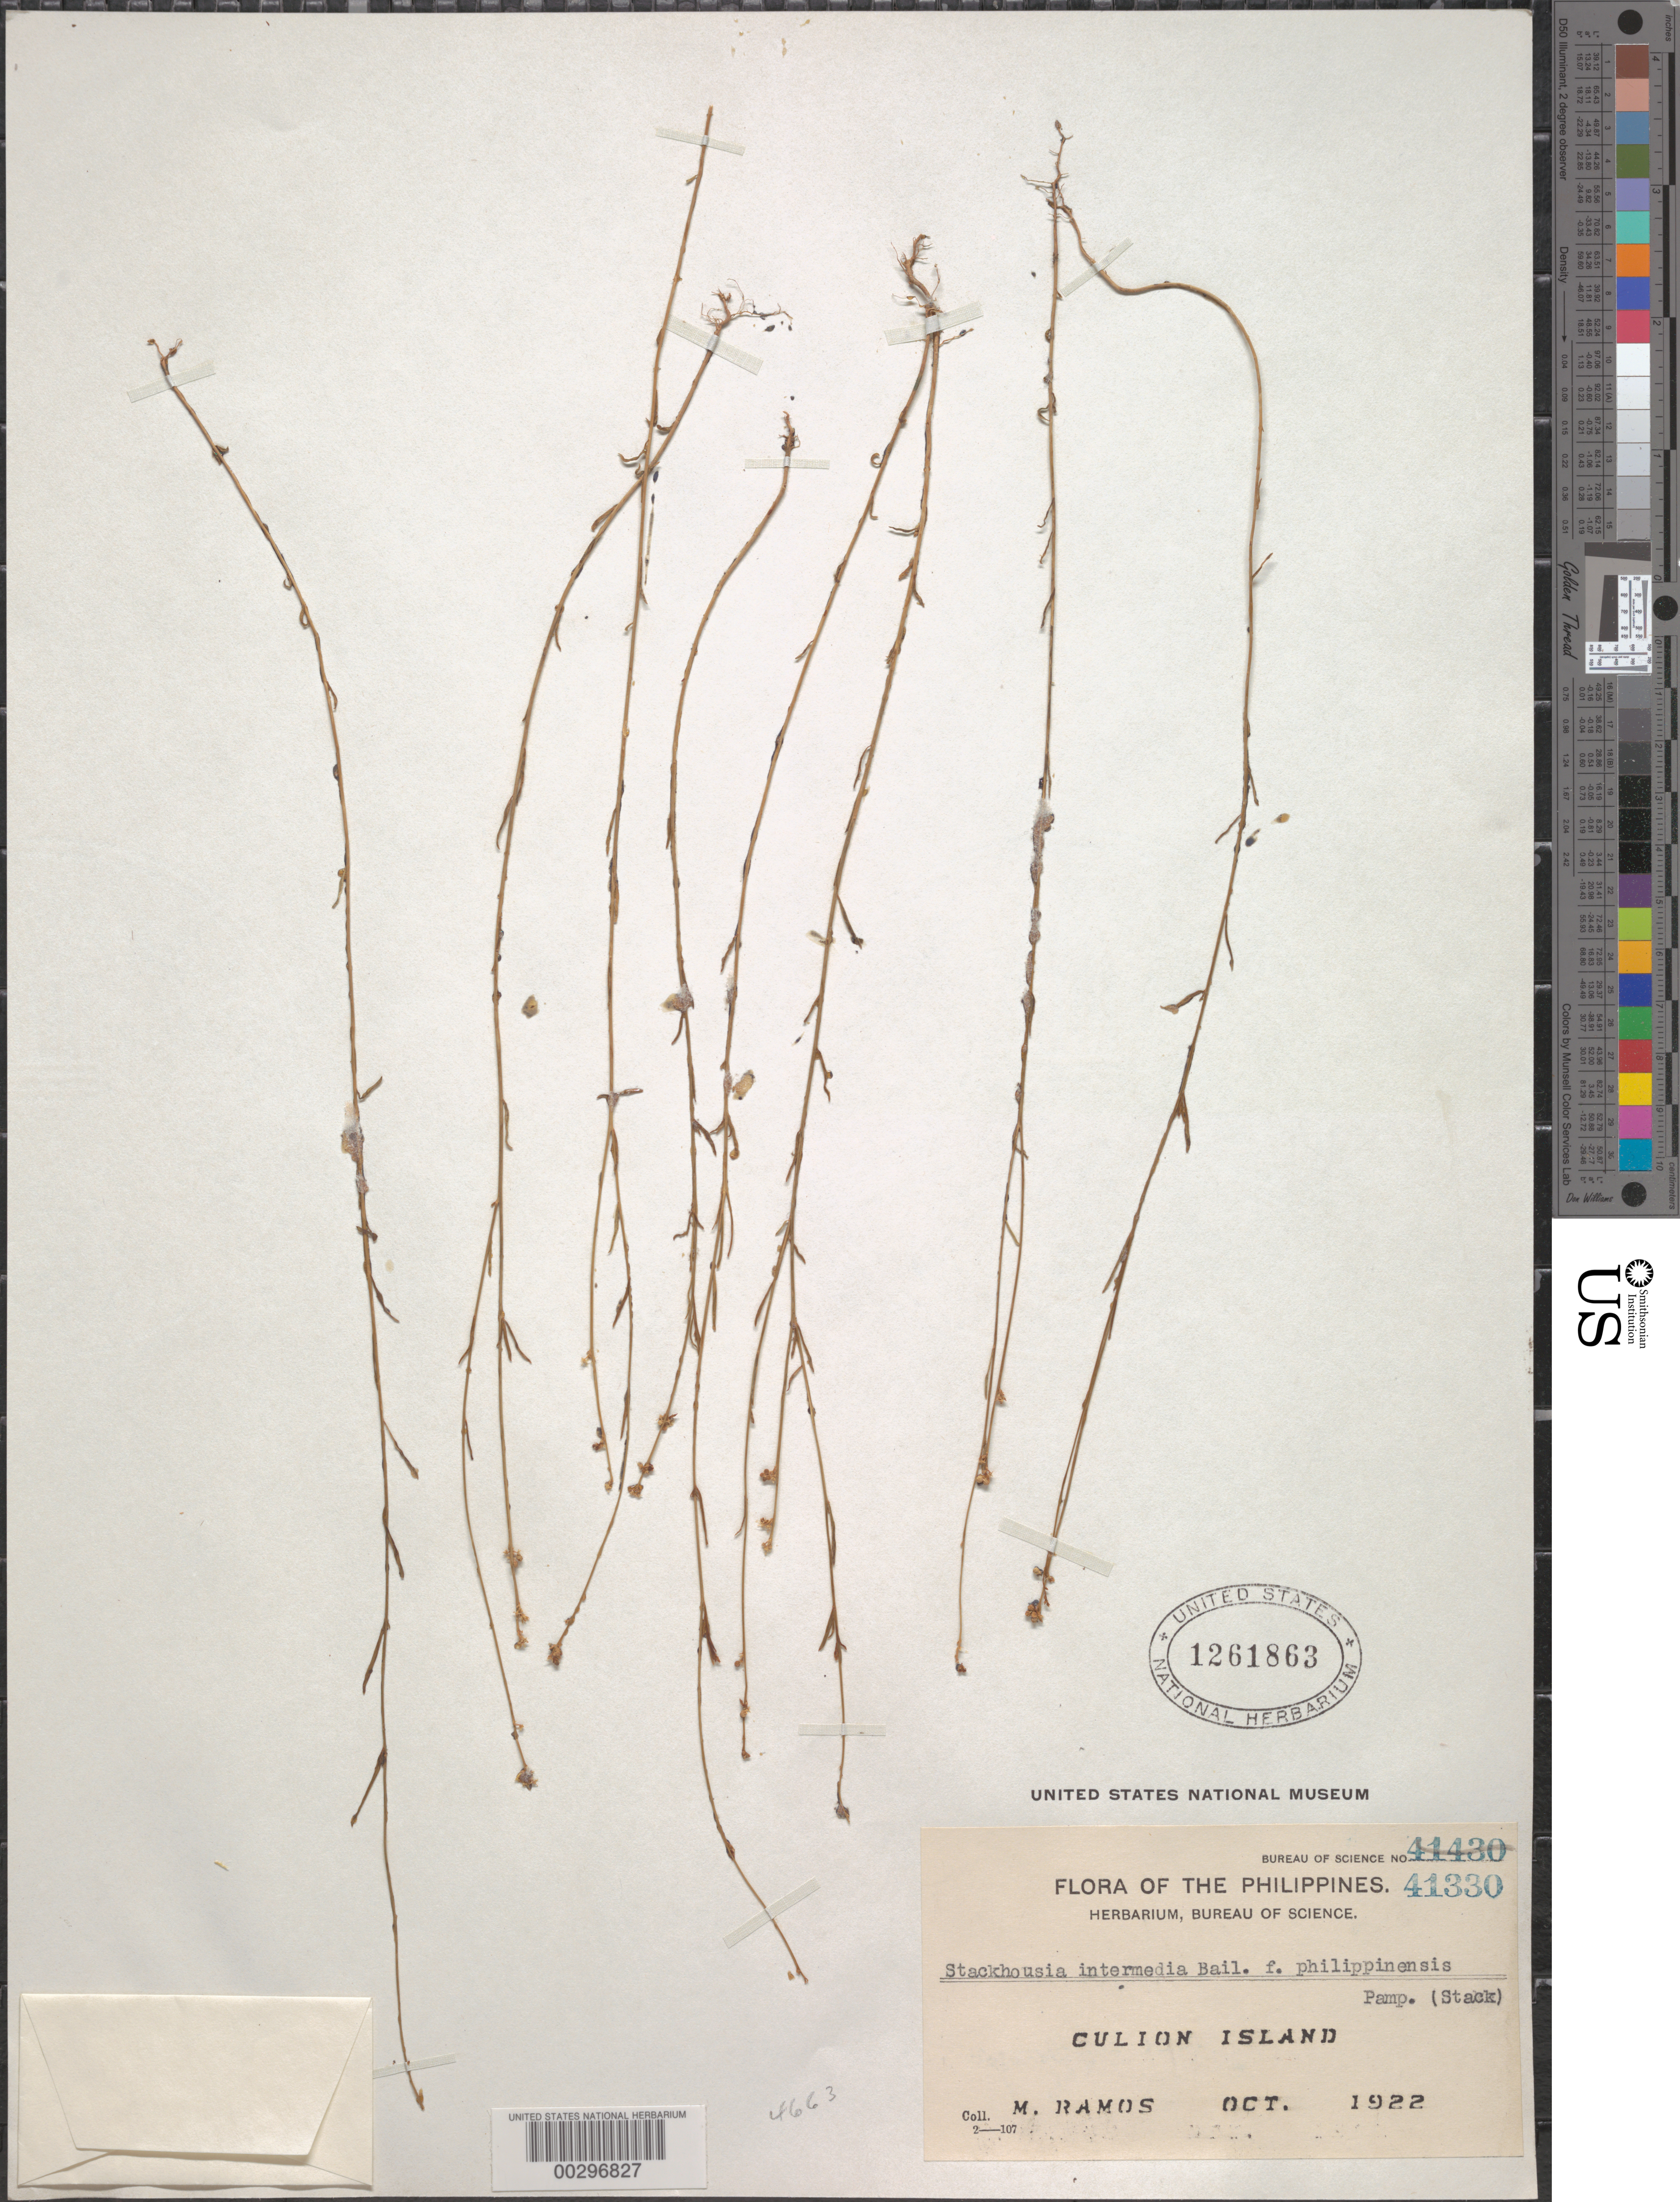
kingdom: Plantae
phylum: Tracheophyta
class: Magnoliopsida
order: Celastrales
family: Celastraceae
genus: Stackhousia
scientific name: Stackhousia intermedia f. philippinensis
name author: Pamp.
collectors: M. Ramos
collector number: Bur. Sci. 41330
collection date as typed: Oct 1922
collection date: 1922-10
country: Philippines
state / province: Mimaropa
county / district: Palawan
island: Culion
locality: Culion i.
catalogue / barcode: US 1261863